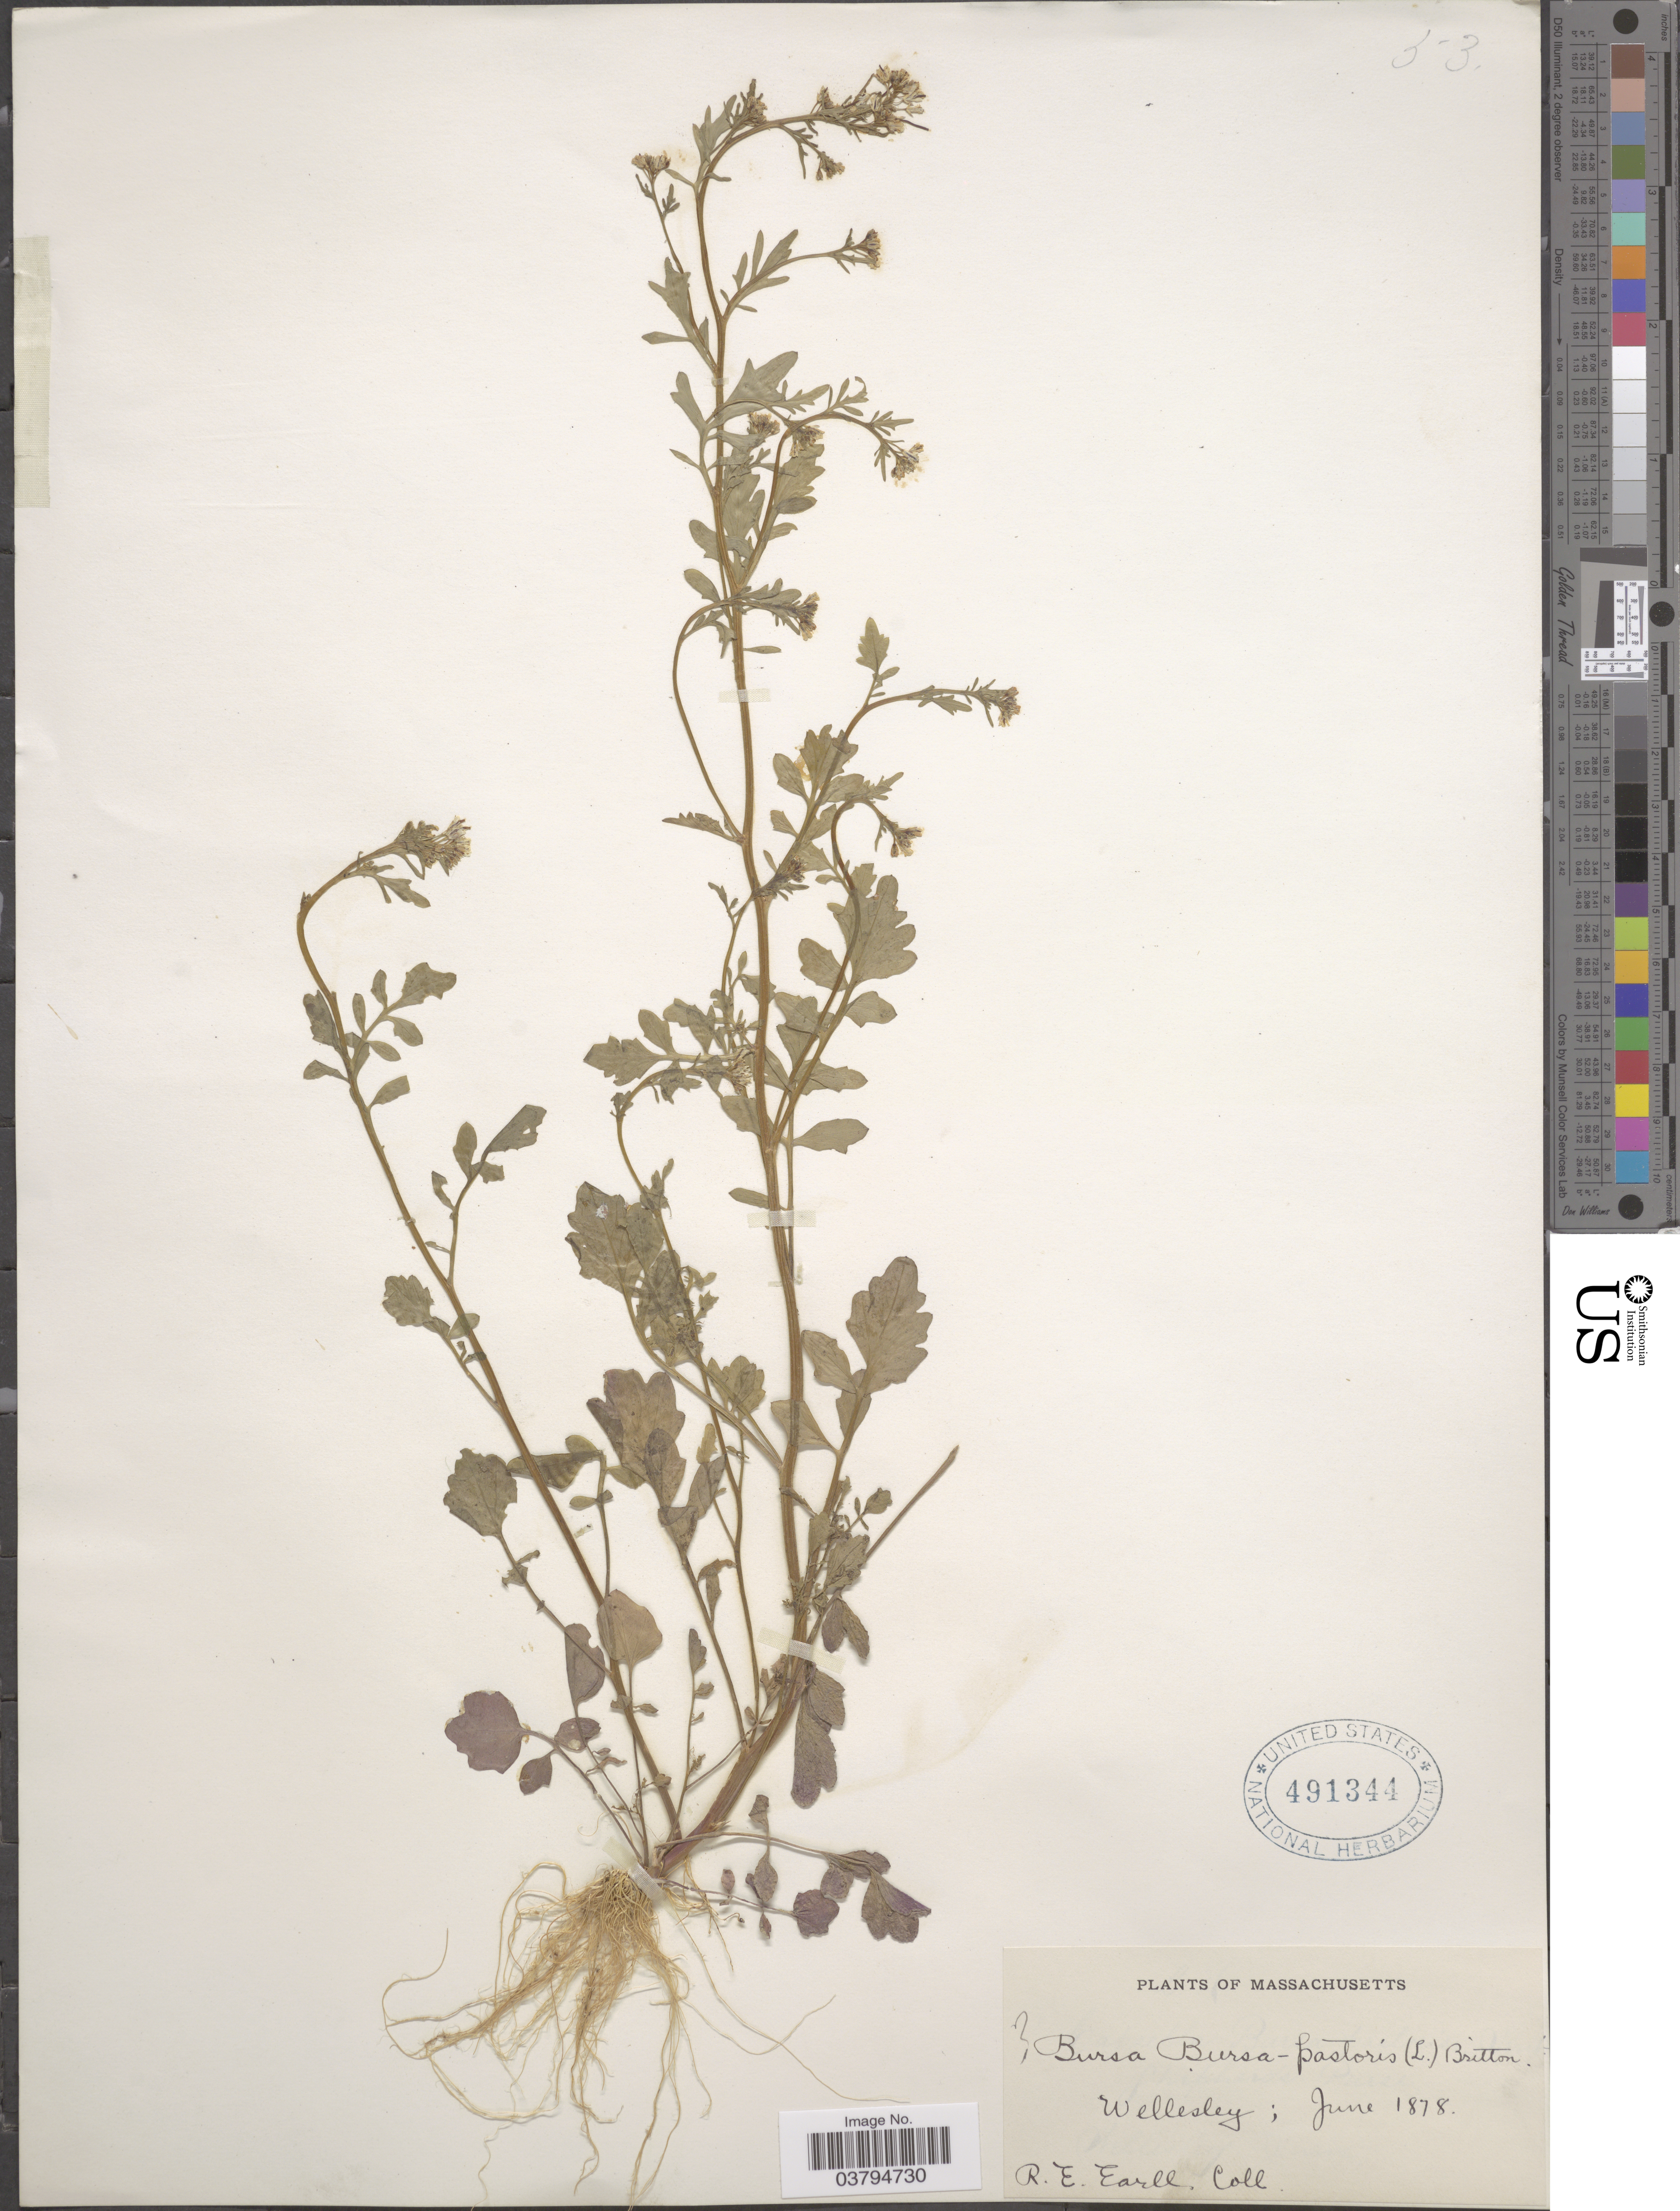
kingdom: Plantae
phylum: Tracheophyta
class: Magnoliopsida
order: Brassicales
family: Brassicaceae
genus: Capsella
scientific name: Capsella bursa-pastoris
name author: (L.) Medik.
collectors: R. Earll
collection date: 1878-06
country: United States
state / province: Massachusetts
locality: Wellesley.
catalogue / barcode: US 491344